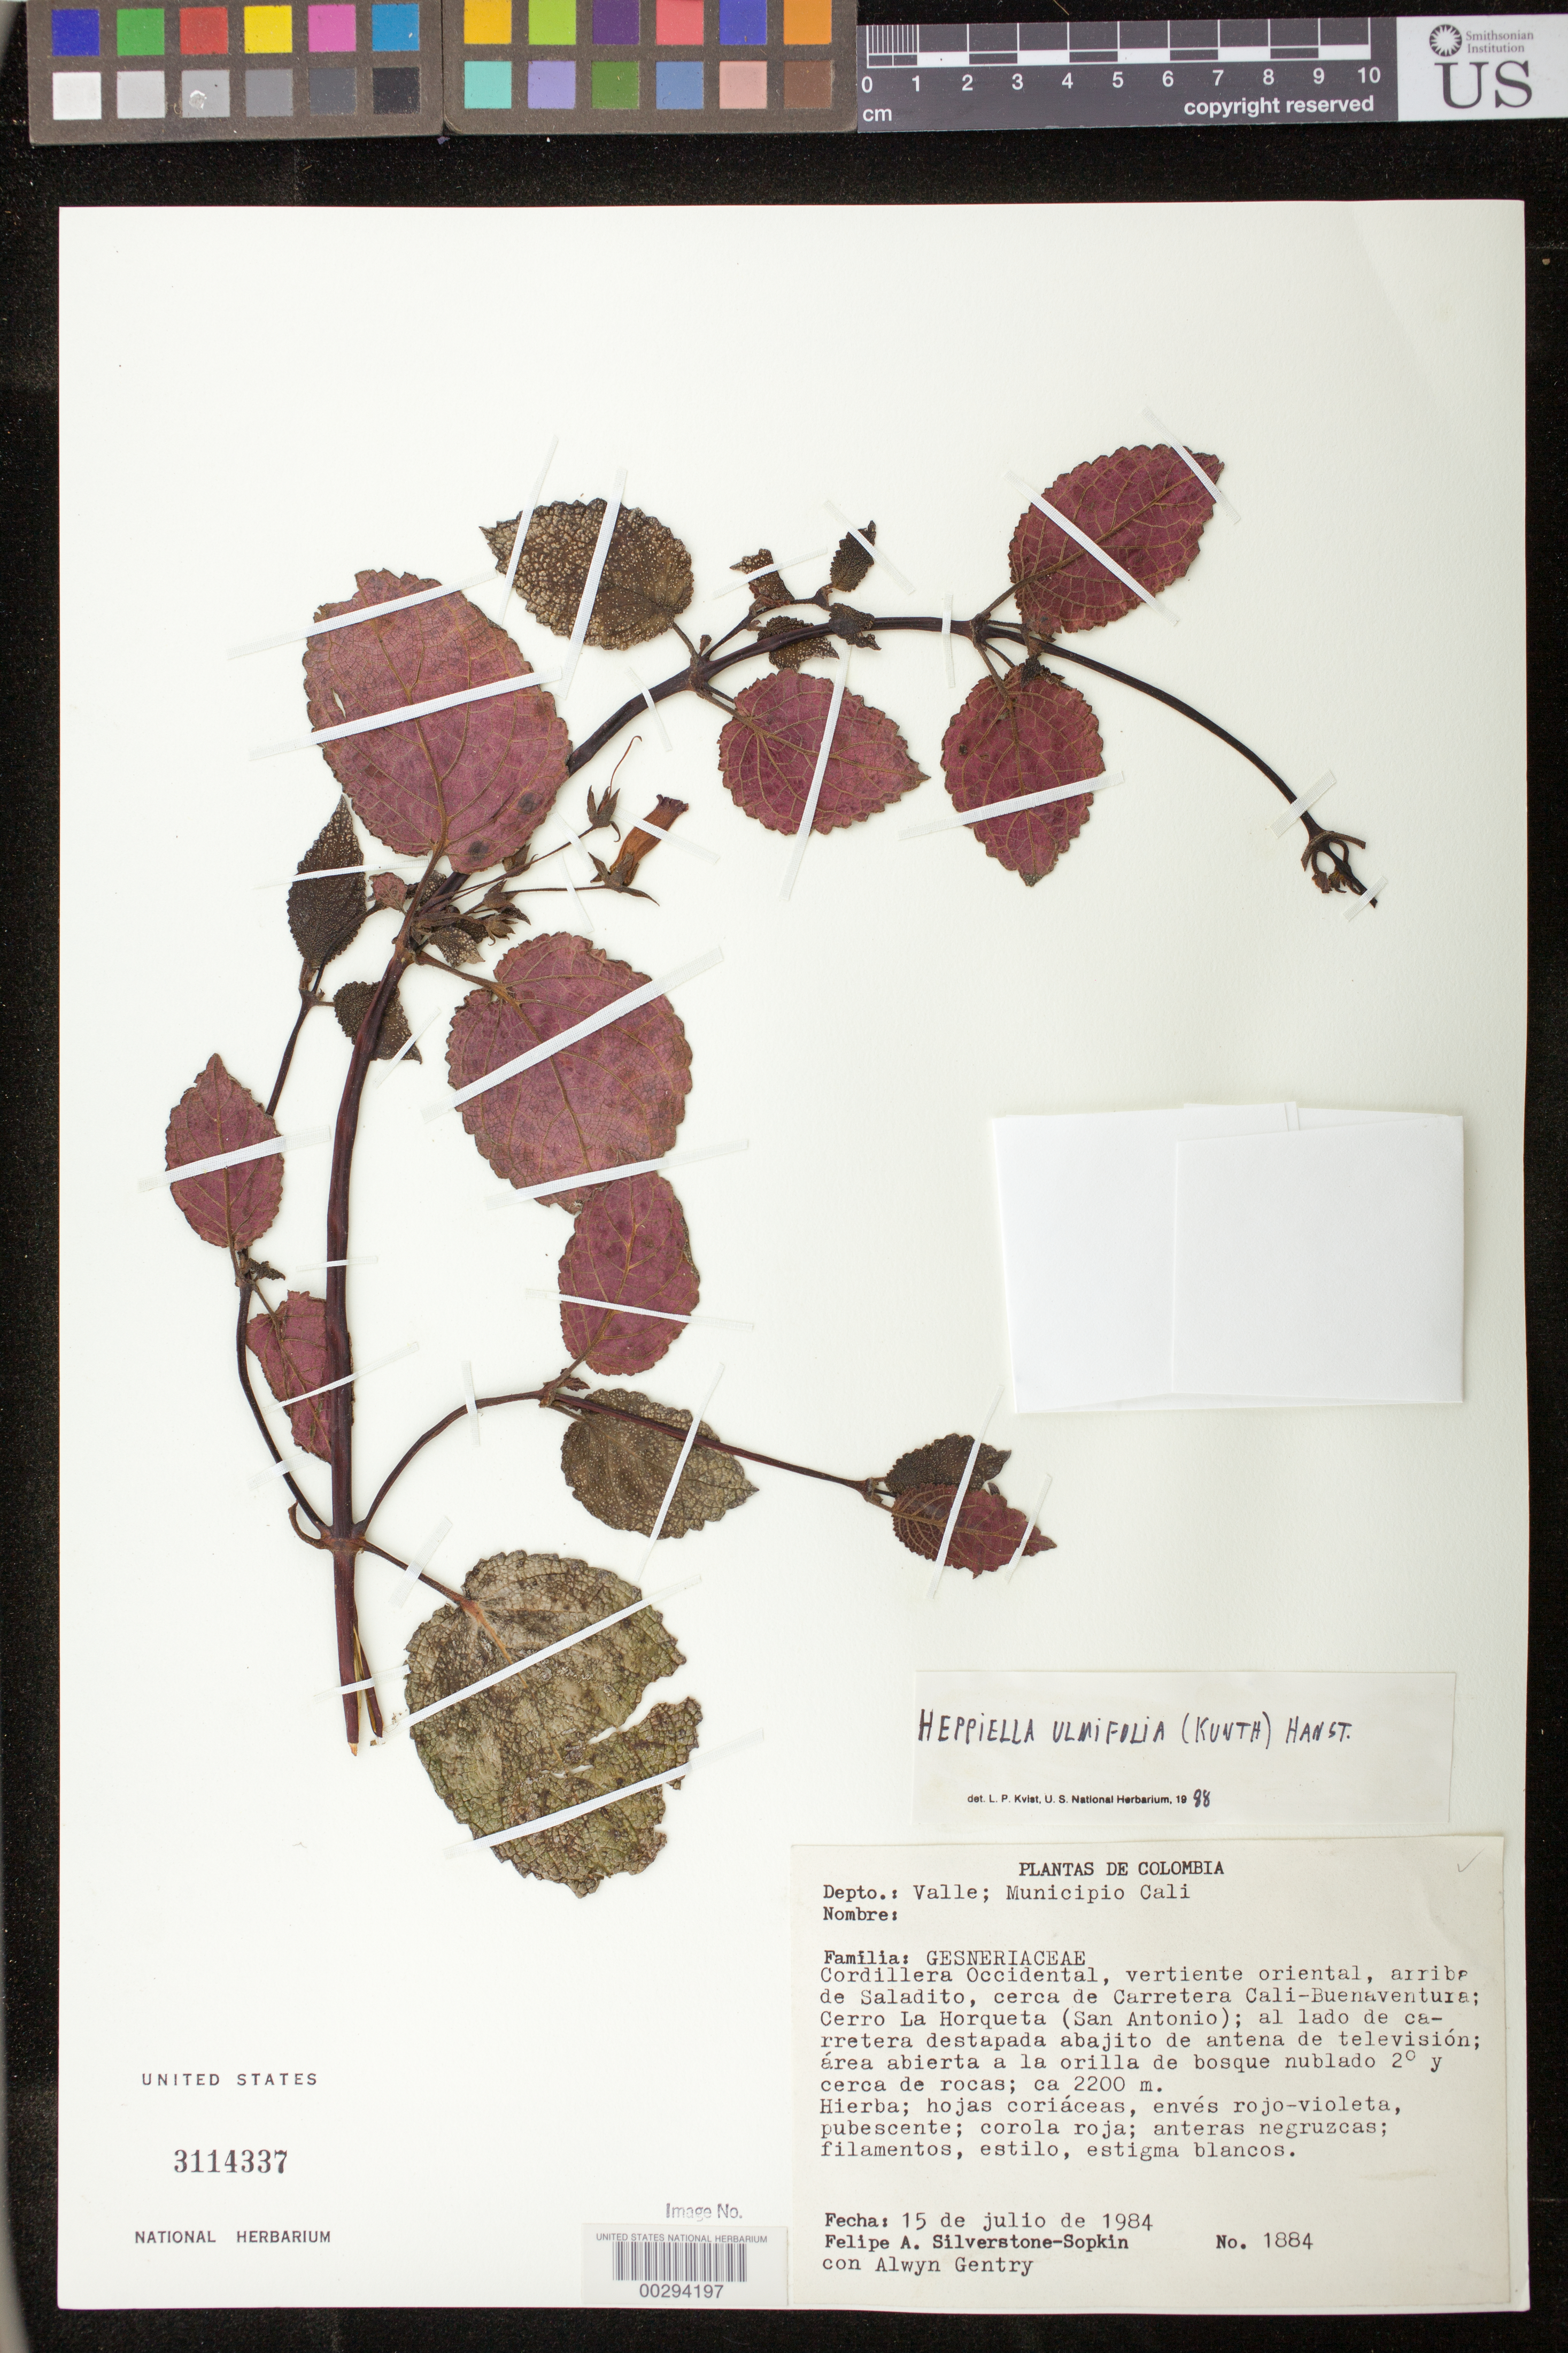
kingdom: Plantae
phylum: Tracheophyta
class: Magnoliopsida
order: Lamiales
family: Gesneriaceae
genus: Heppiella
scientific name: Heppiella ulmifolia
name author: (Kunth) Hanst.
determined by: Skog, Laurence E.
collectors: P. A. Silverstone-Sopkin & A. H. Gentry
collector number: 1884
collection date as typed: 15 Jul 1984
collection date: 1984-07-15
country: Colombia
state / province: Valle del Cauca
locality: Mun. of Cali, Cordillera Occidental, eastern slope, above Saladito, near Cali-Buenaventura highway, Cerro La Horqueta, ...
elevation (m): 2200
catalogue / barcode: US 3114337